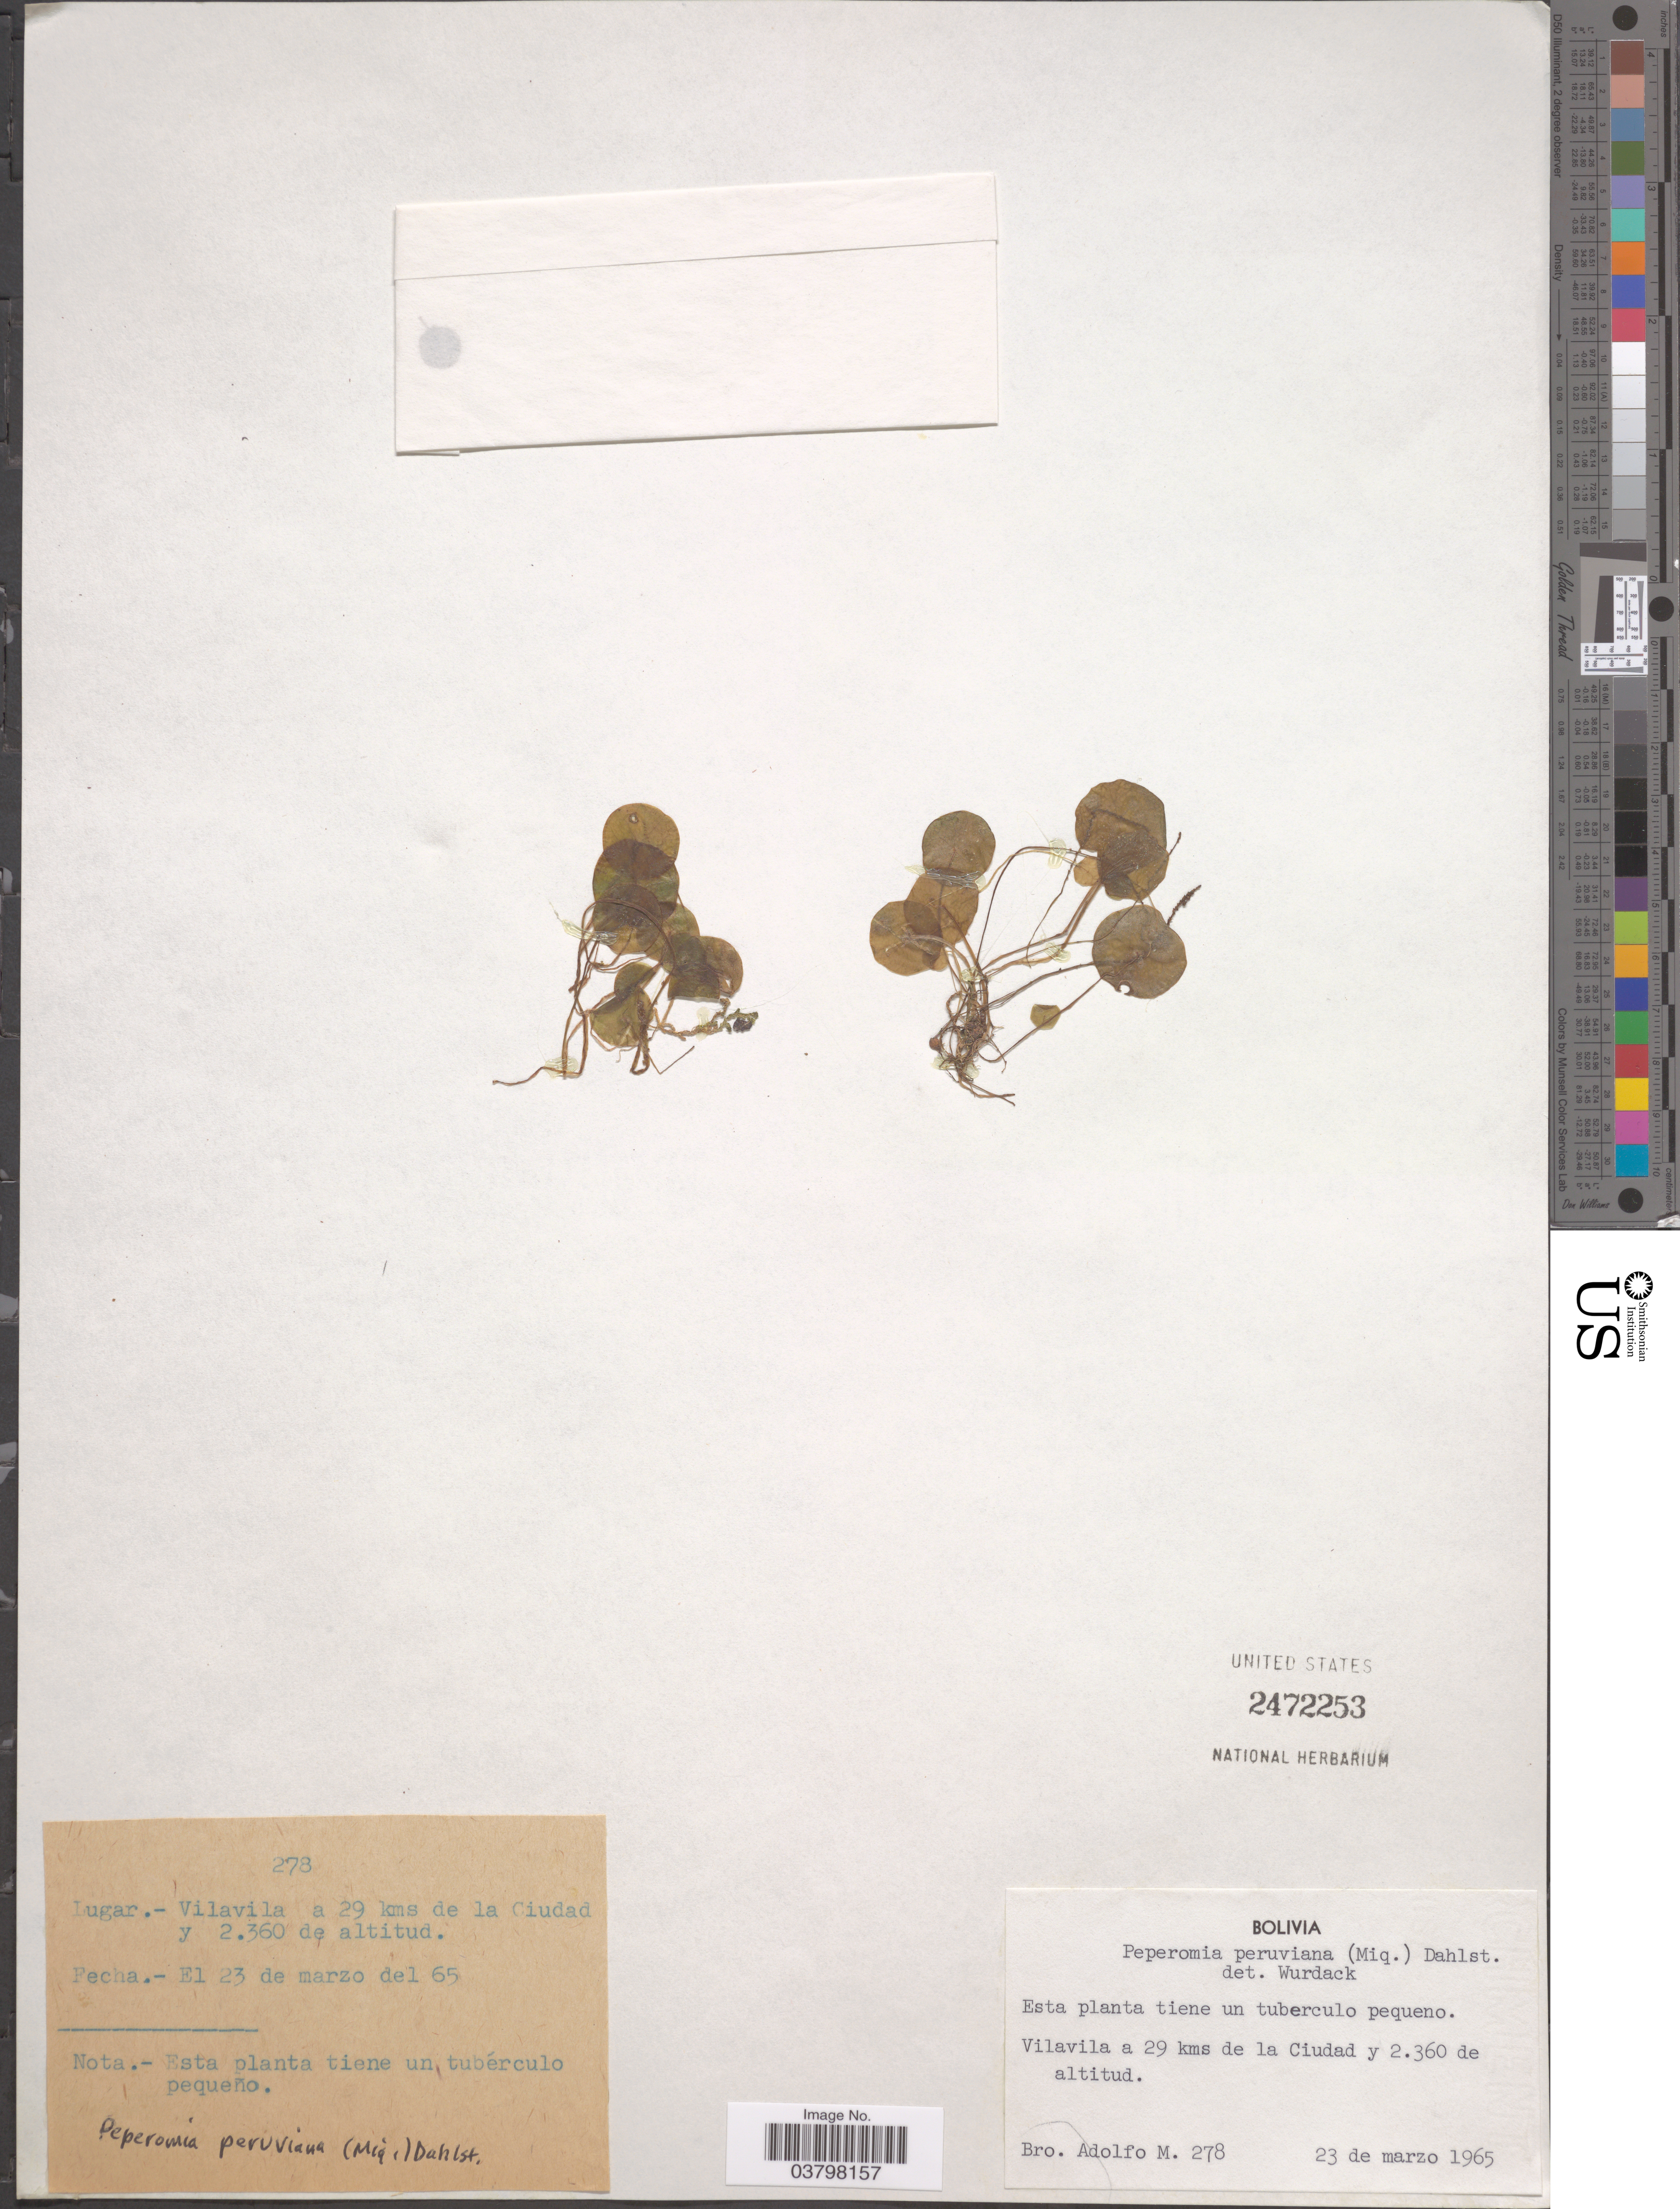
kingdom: Plantae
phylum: Tracheophyta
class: Magnoliopsida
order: Piperales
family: Piperaceae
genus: Peperomia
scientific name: Peperomia peruviana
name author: (Miq.) Dahlst.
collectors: Bro. Adolfo M.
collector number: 278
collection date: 1965-03-23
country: Bolivia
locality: Vilavila a 29 kms de la Ciudad.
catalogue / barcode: US 2472253